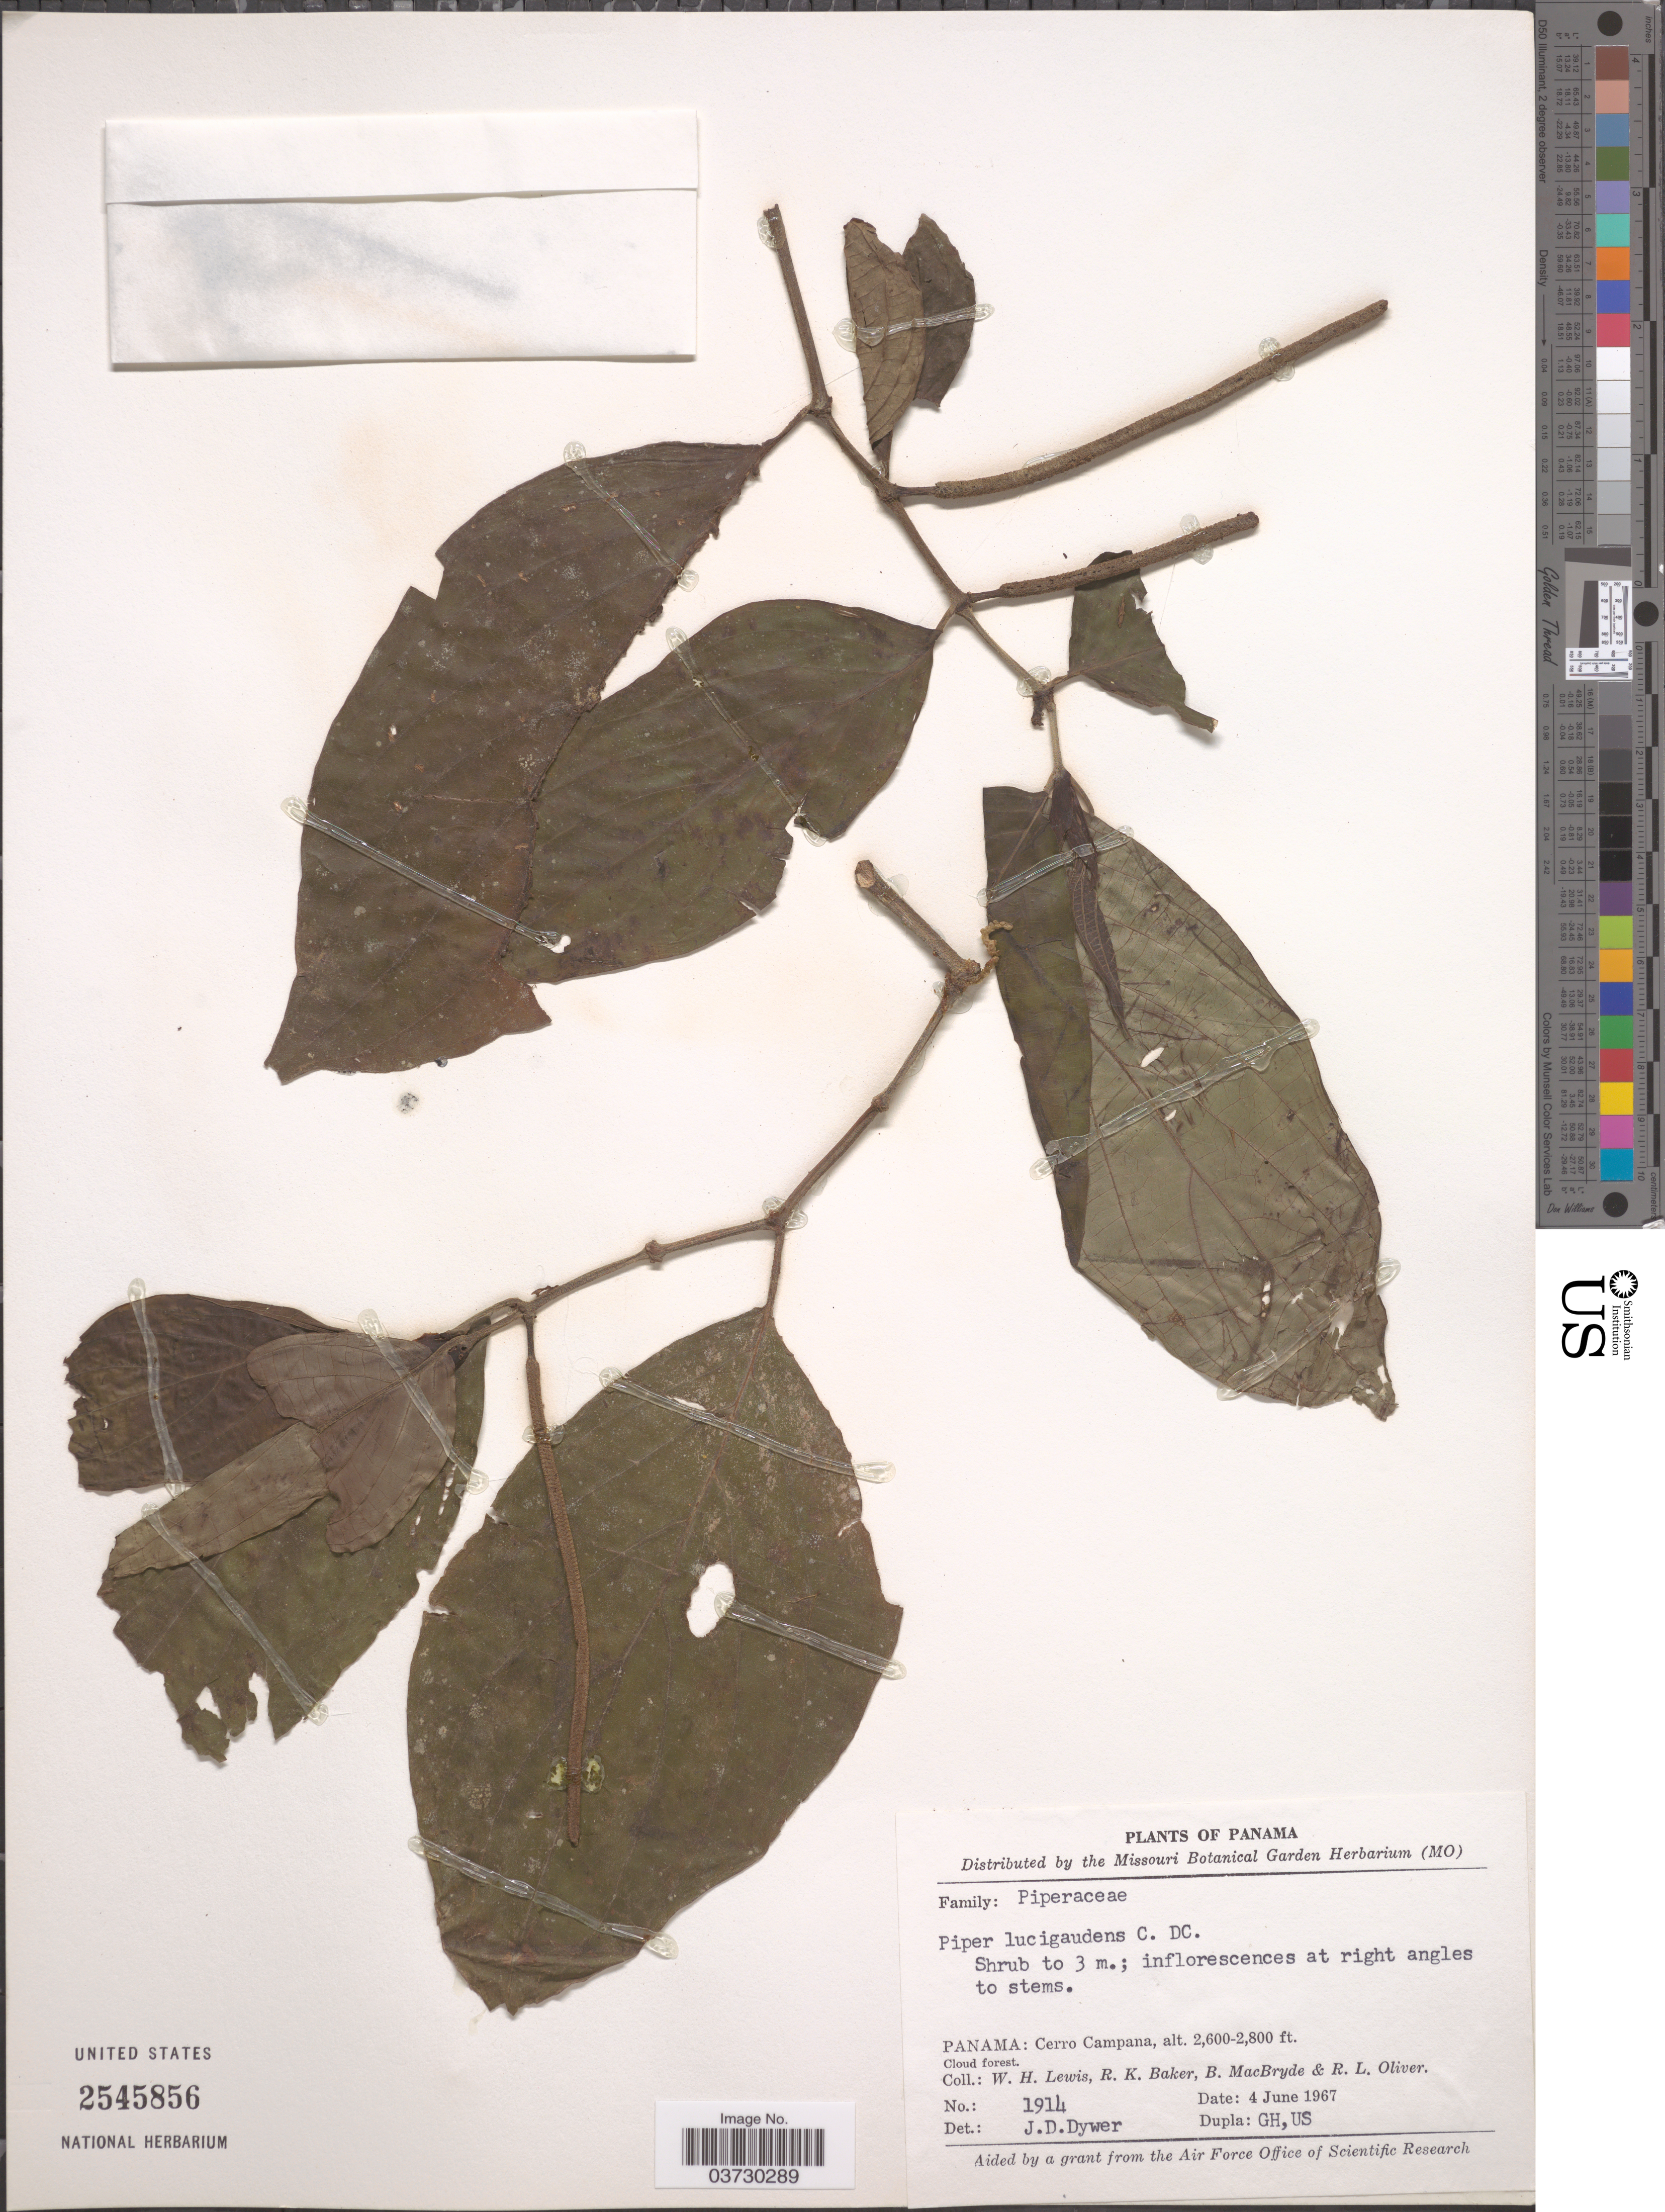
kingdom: Plantae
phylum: Tracheophyta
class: Magnoliopsida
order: Piperales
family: Piperaceae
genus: Piper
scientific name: Piper luciguadens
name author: C. DC.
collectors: W. H. Lewis, R. K. Baker, B. MacBryde & R. Oliver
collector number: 1914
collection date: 1967-06-04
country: Panama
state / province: Panamá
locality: Cerro Campana.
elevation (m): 792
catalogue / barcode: US 2545856